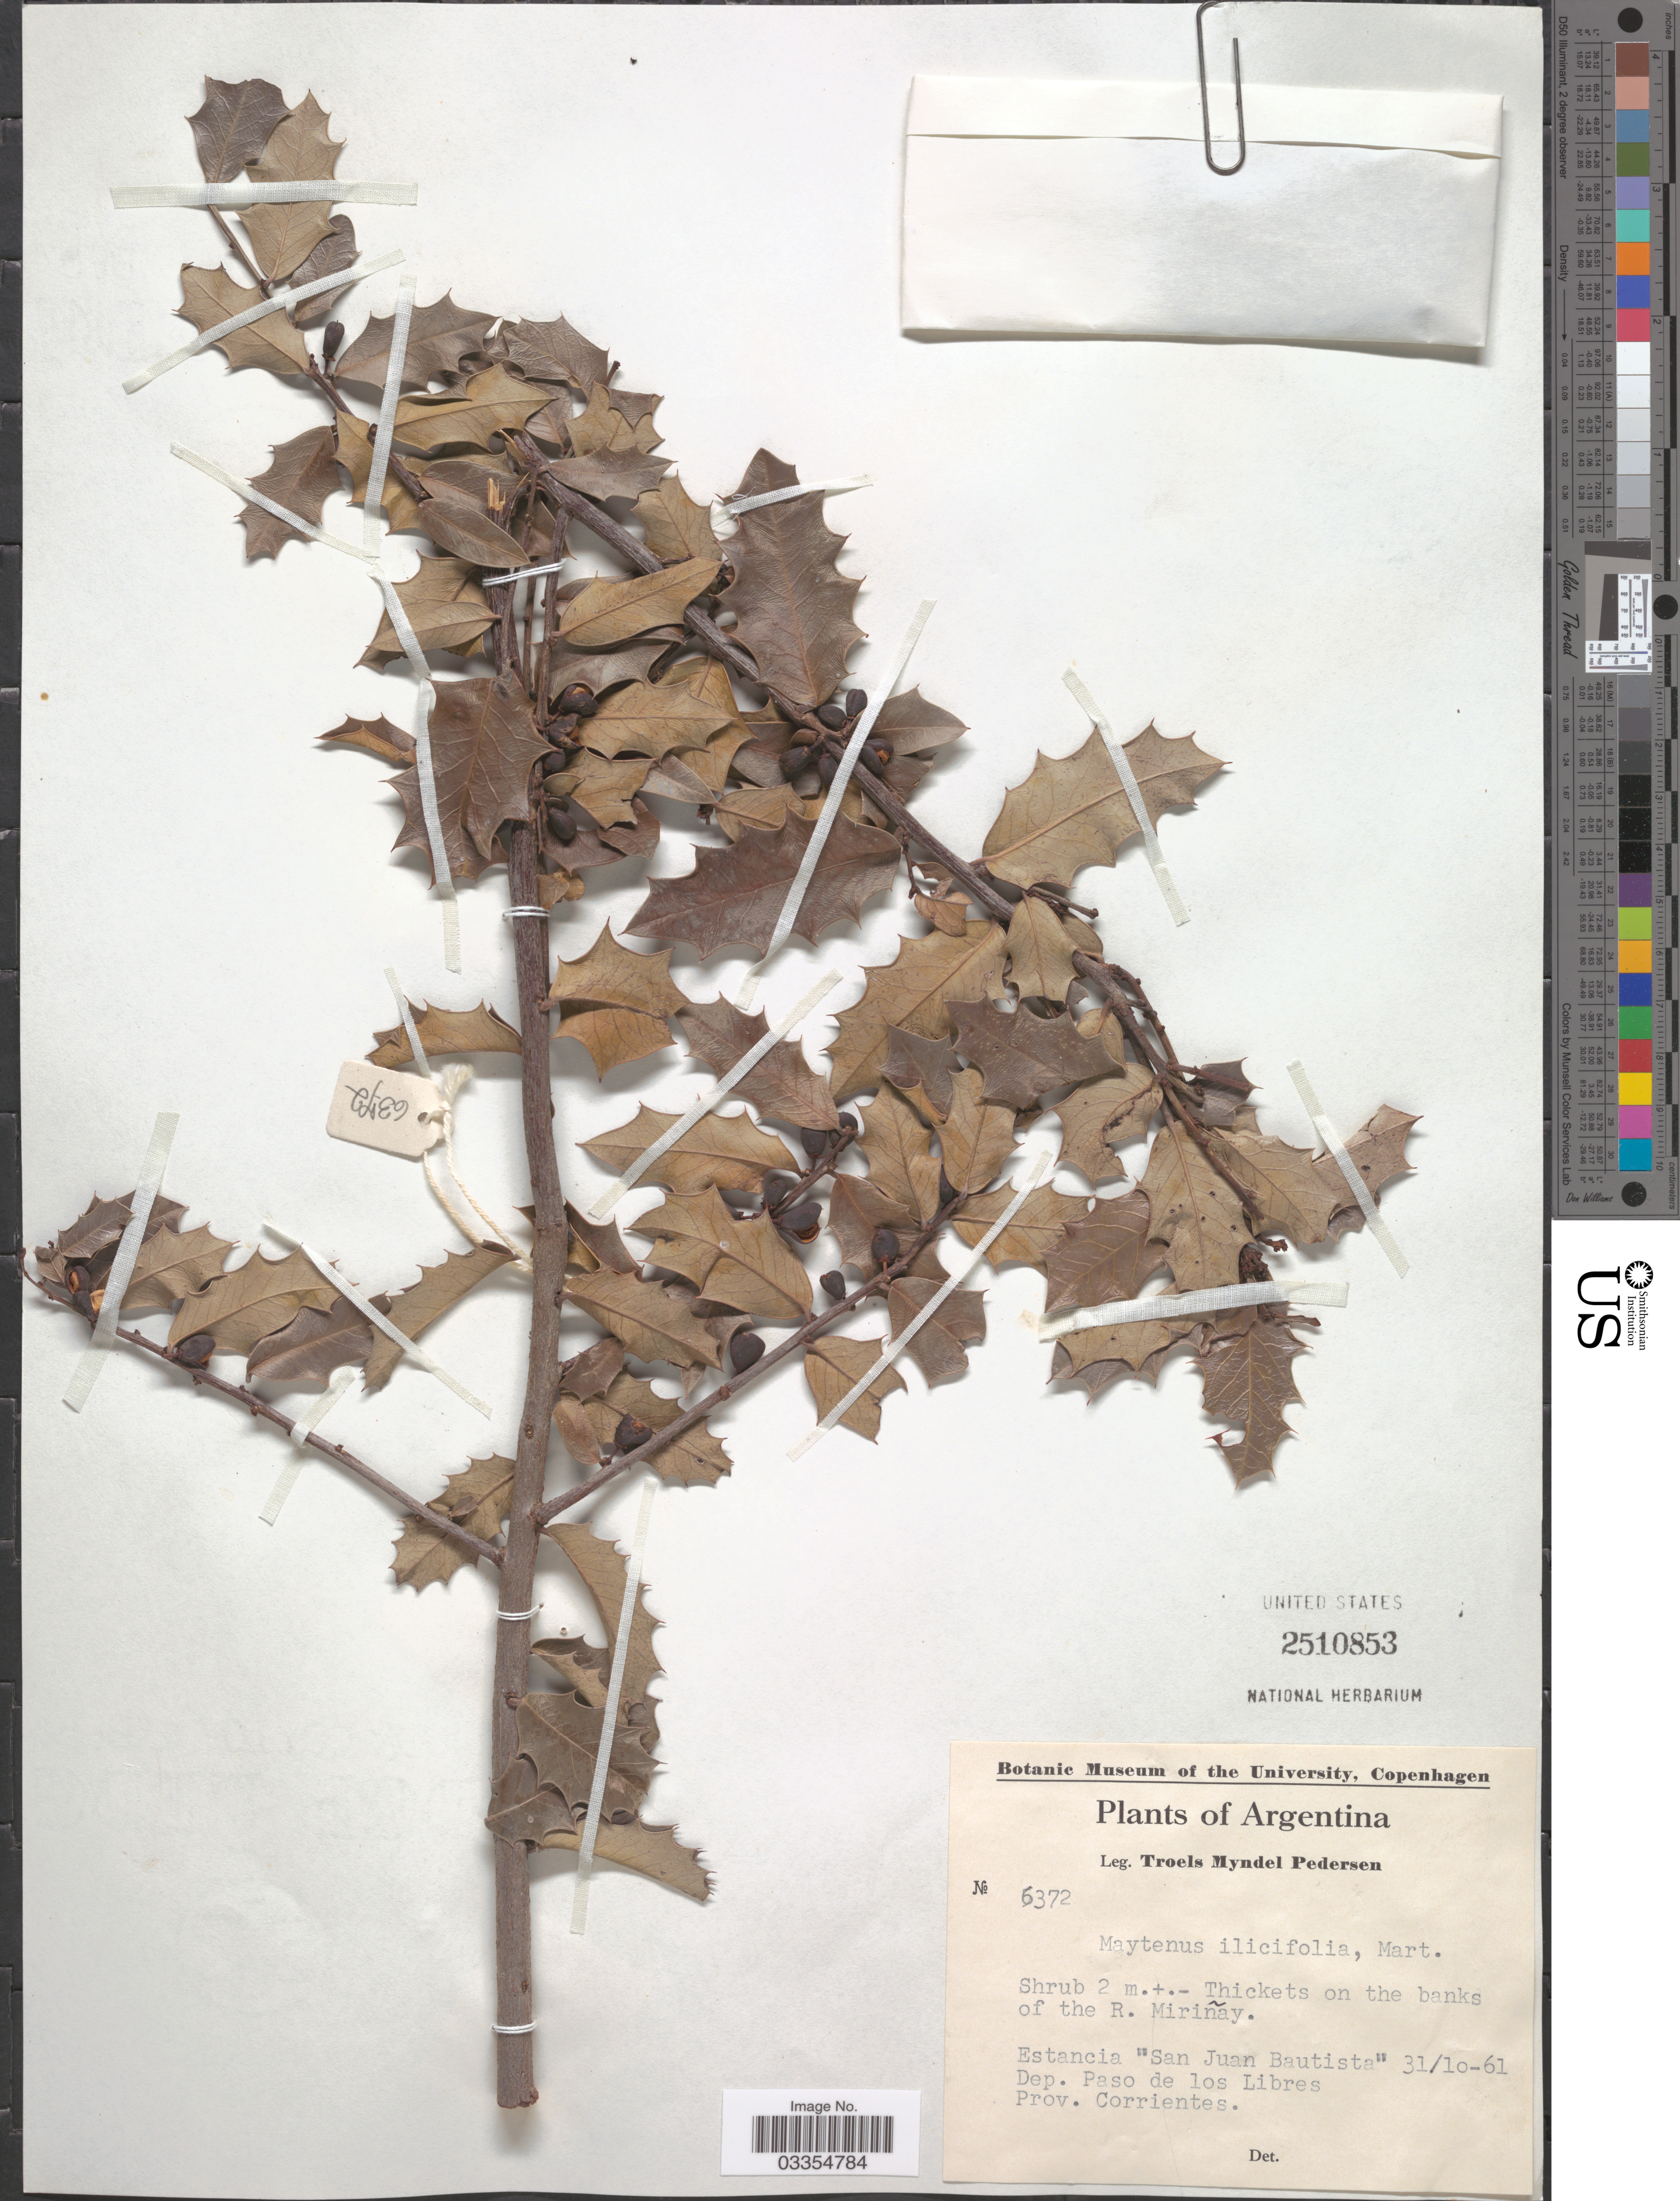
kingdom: Plantae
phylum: Tracheophyta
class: Magnoliopsida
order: Celastrales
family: Celastraceae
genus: Maytenus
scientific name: Maytenus ilicifolia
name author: (Schrad.) Planch.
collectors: T. Pederson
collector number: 6372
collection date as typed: Transcribed d/m/y: 31/10/61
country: Argentina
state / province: Corrientes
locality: Thickets on the banks of the R. Miriñay. Estancia "San Juan Bautista".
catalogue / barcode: US 2510853